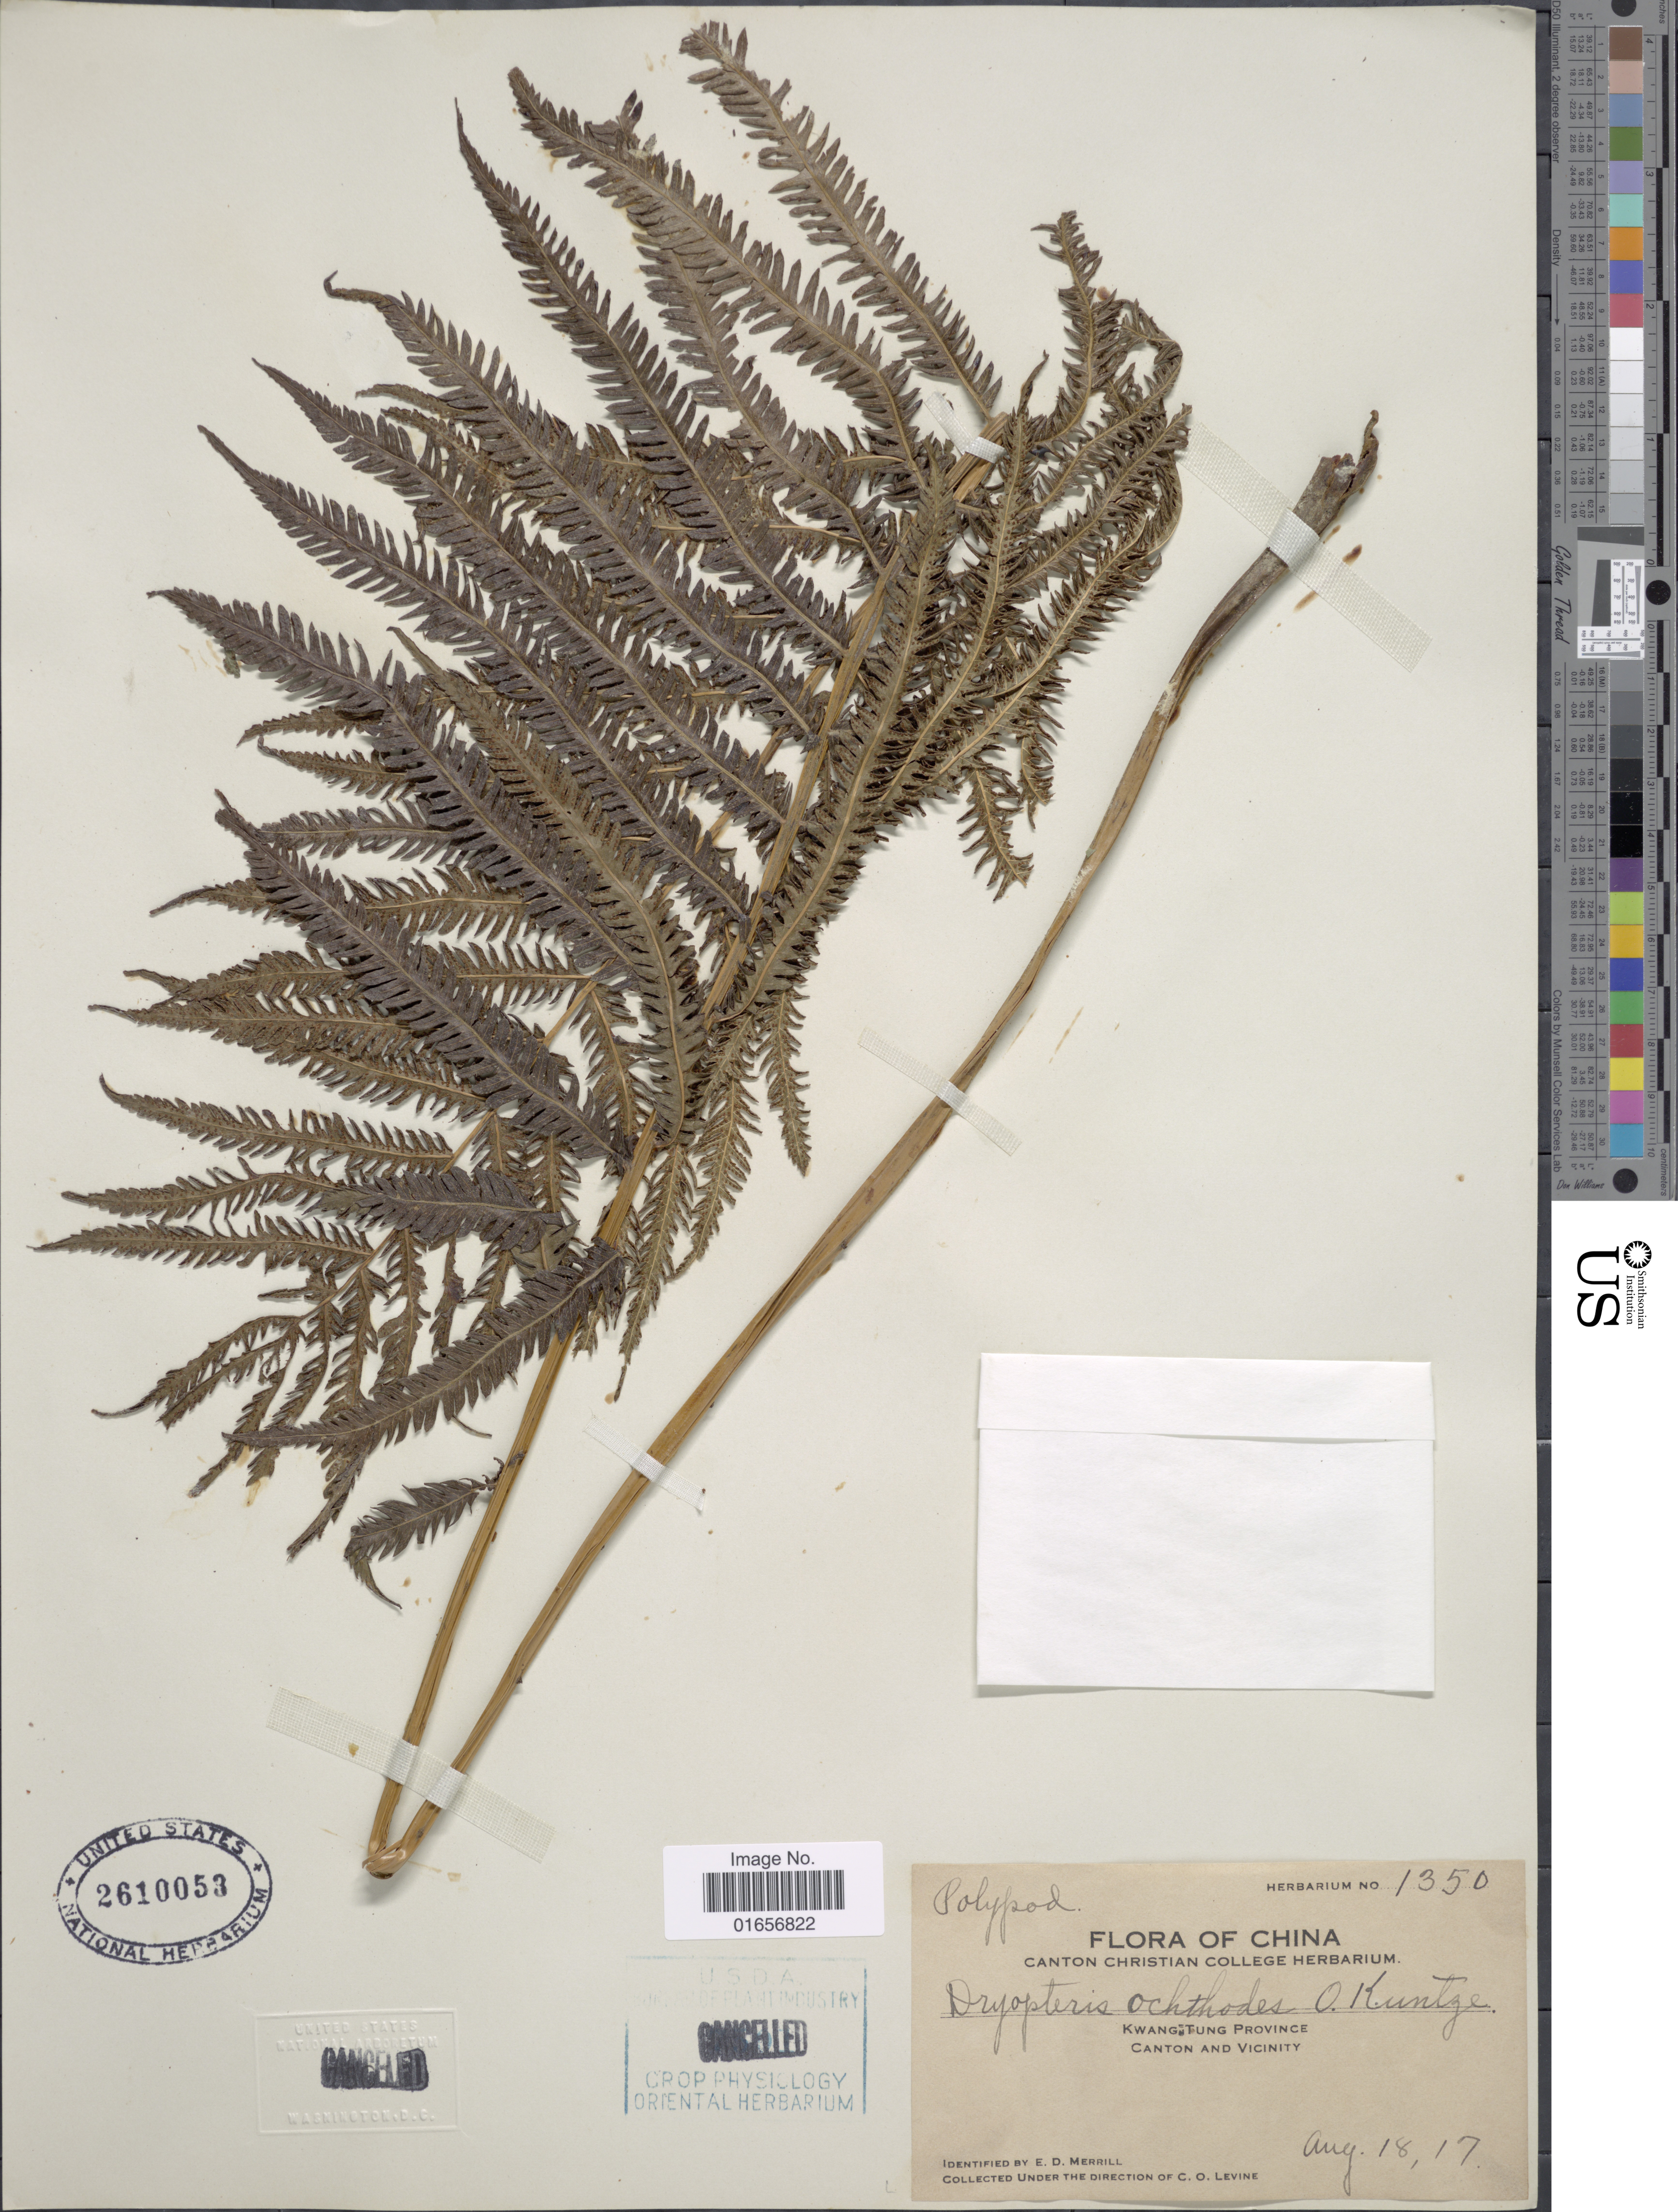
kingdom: Plantae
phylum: Tracheophyta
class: Polypodiopsida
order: Polypodiales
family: Thelypteridaceae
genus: Pseudocyclosorus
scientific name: Pseudocyclosorus ochthodes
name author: (Kunze) Holttum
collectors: C. O. Levine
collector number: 1350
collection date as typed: Transcribed d/m/y: 18/8/17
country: China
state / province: Guangdong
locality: Kwangtung, Canton and vicinity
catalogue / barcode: US 2610053